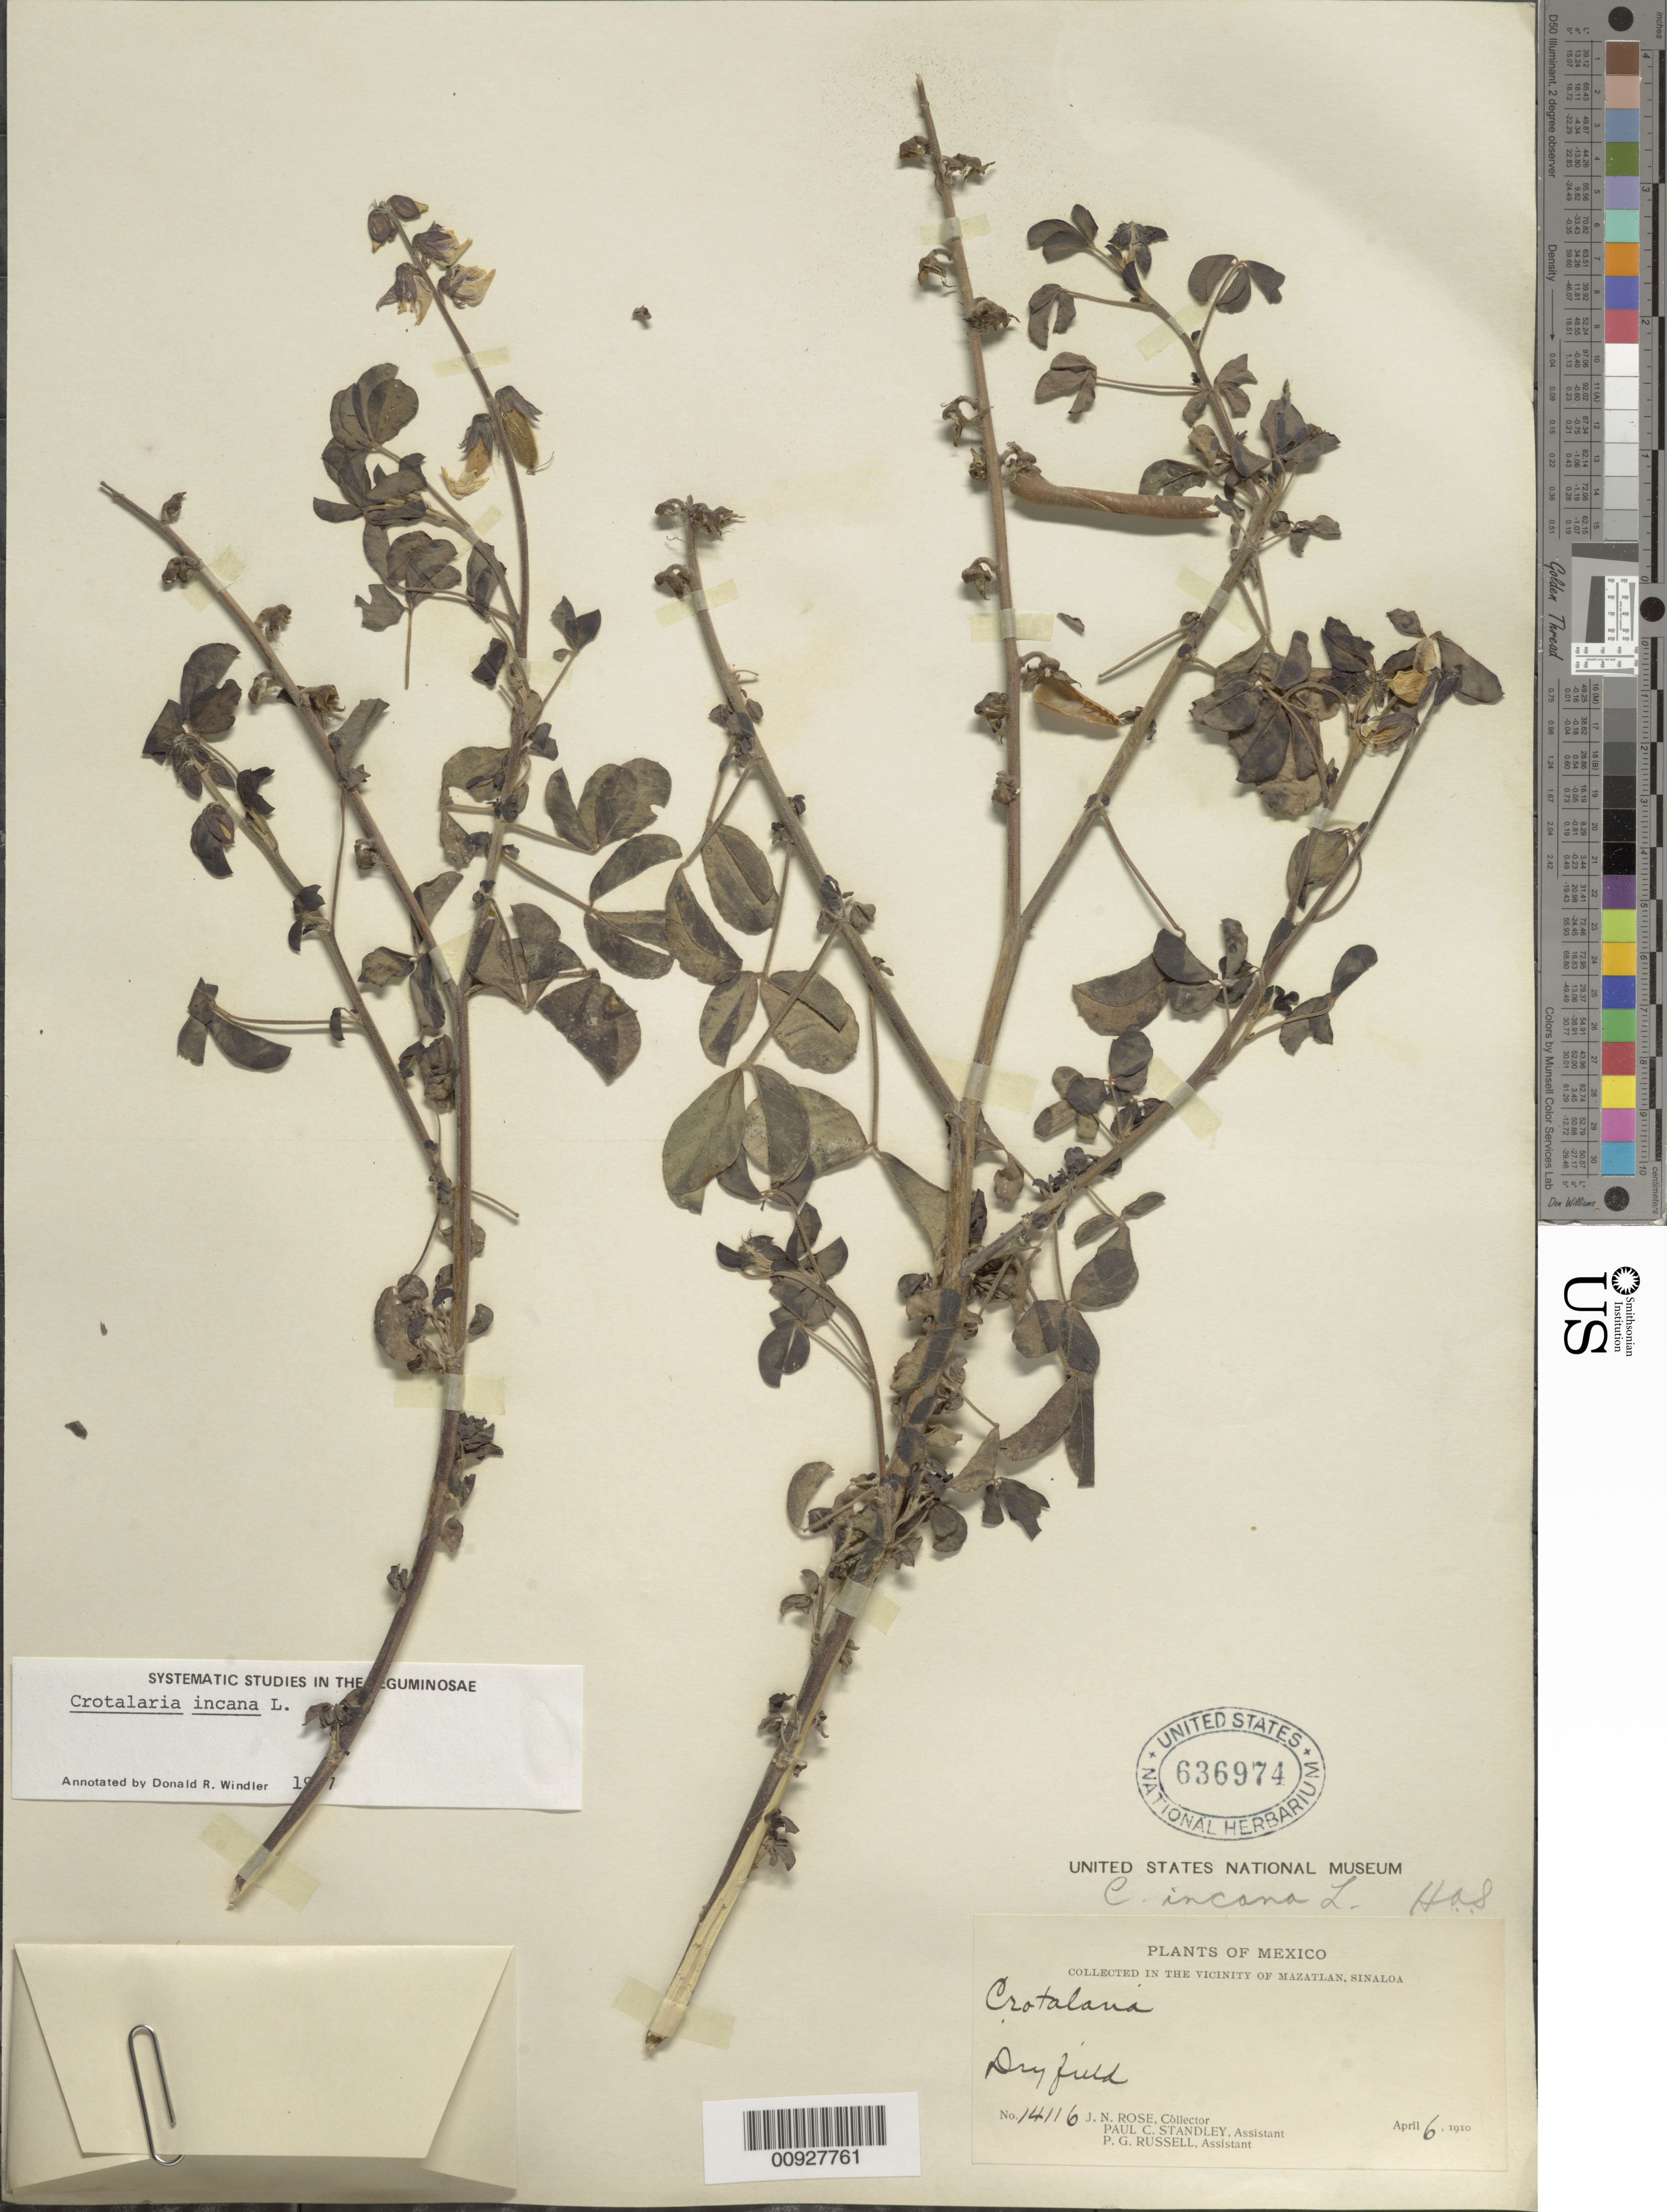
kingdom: Plantae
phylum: Tracheophyta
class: Magnoliopsida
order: Fabales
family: Fabaceae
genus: Crotalaria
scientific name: Crotalaria incana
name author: L.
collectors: J. N. Rose, P. C. Standley & P. G. Russell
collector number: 14116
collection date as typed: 06 Apr 1910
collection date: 1910-04-06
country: Mexico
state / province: Sinaloa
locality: In the vicinity of Mazatlán, State of Sinaloa.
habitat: Dry field.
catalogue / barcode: US 636974